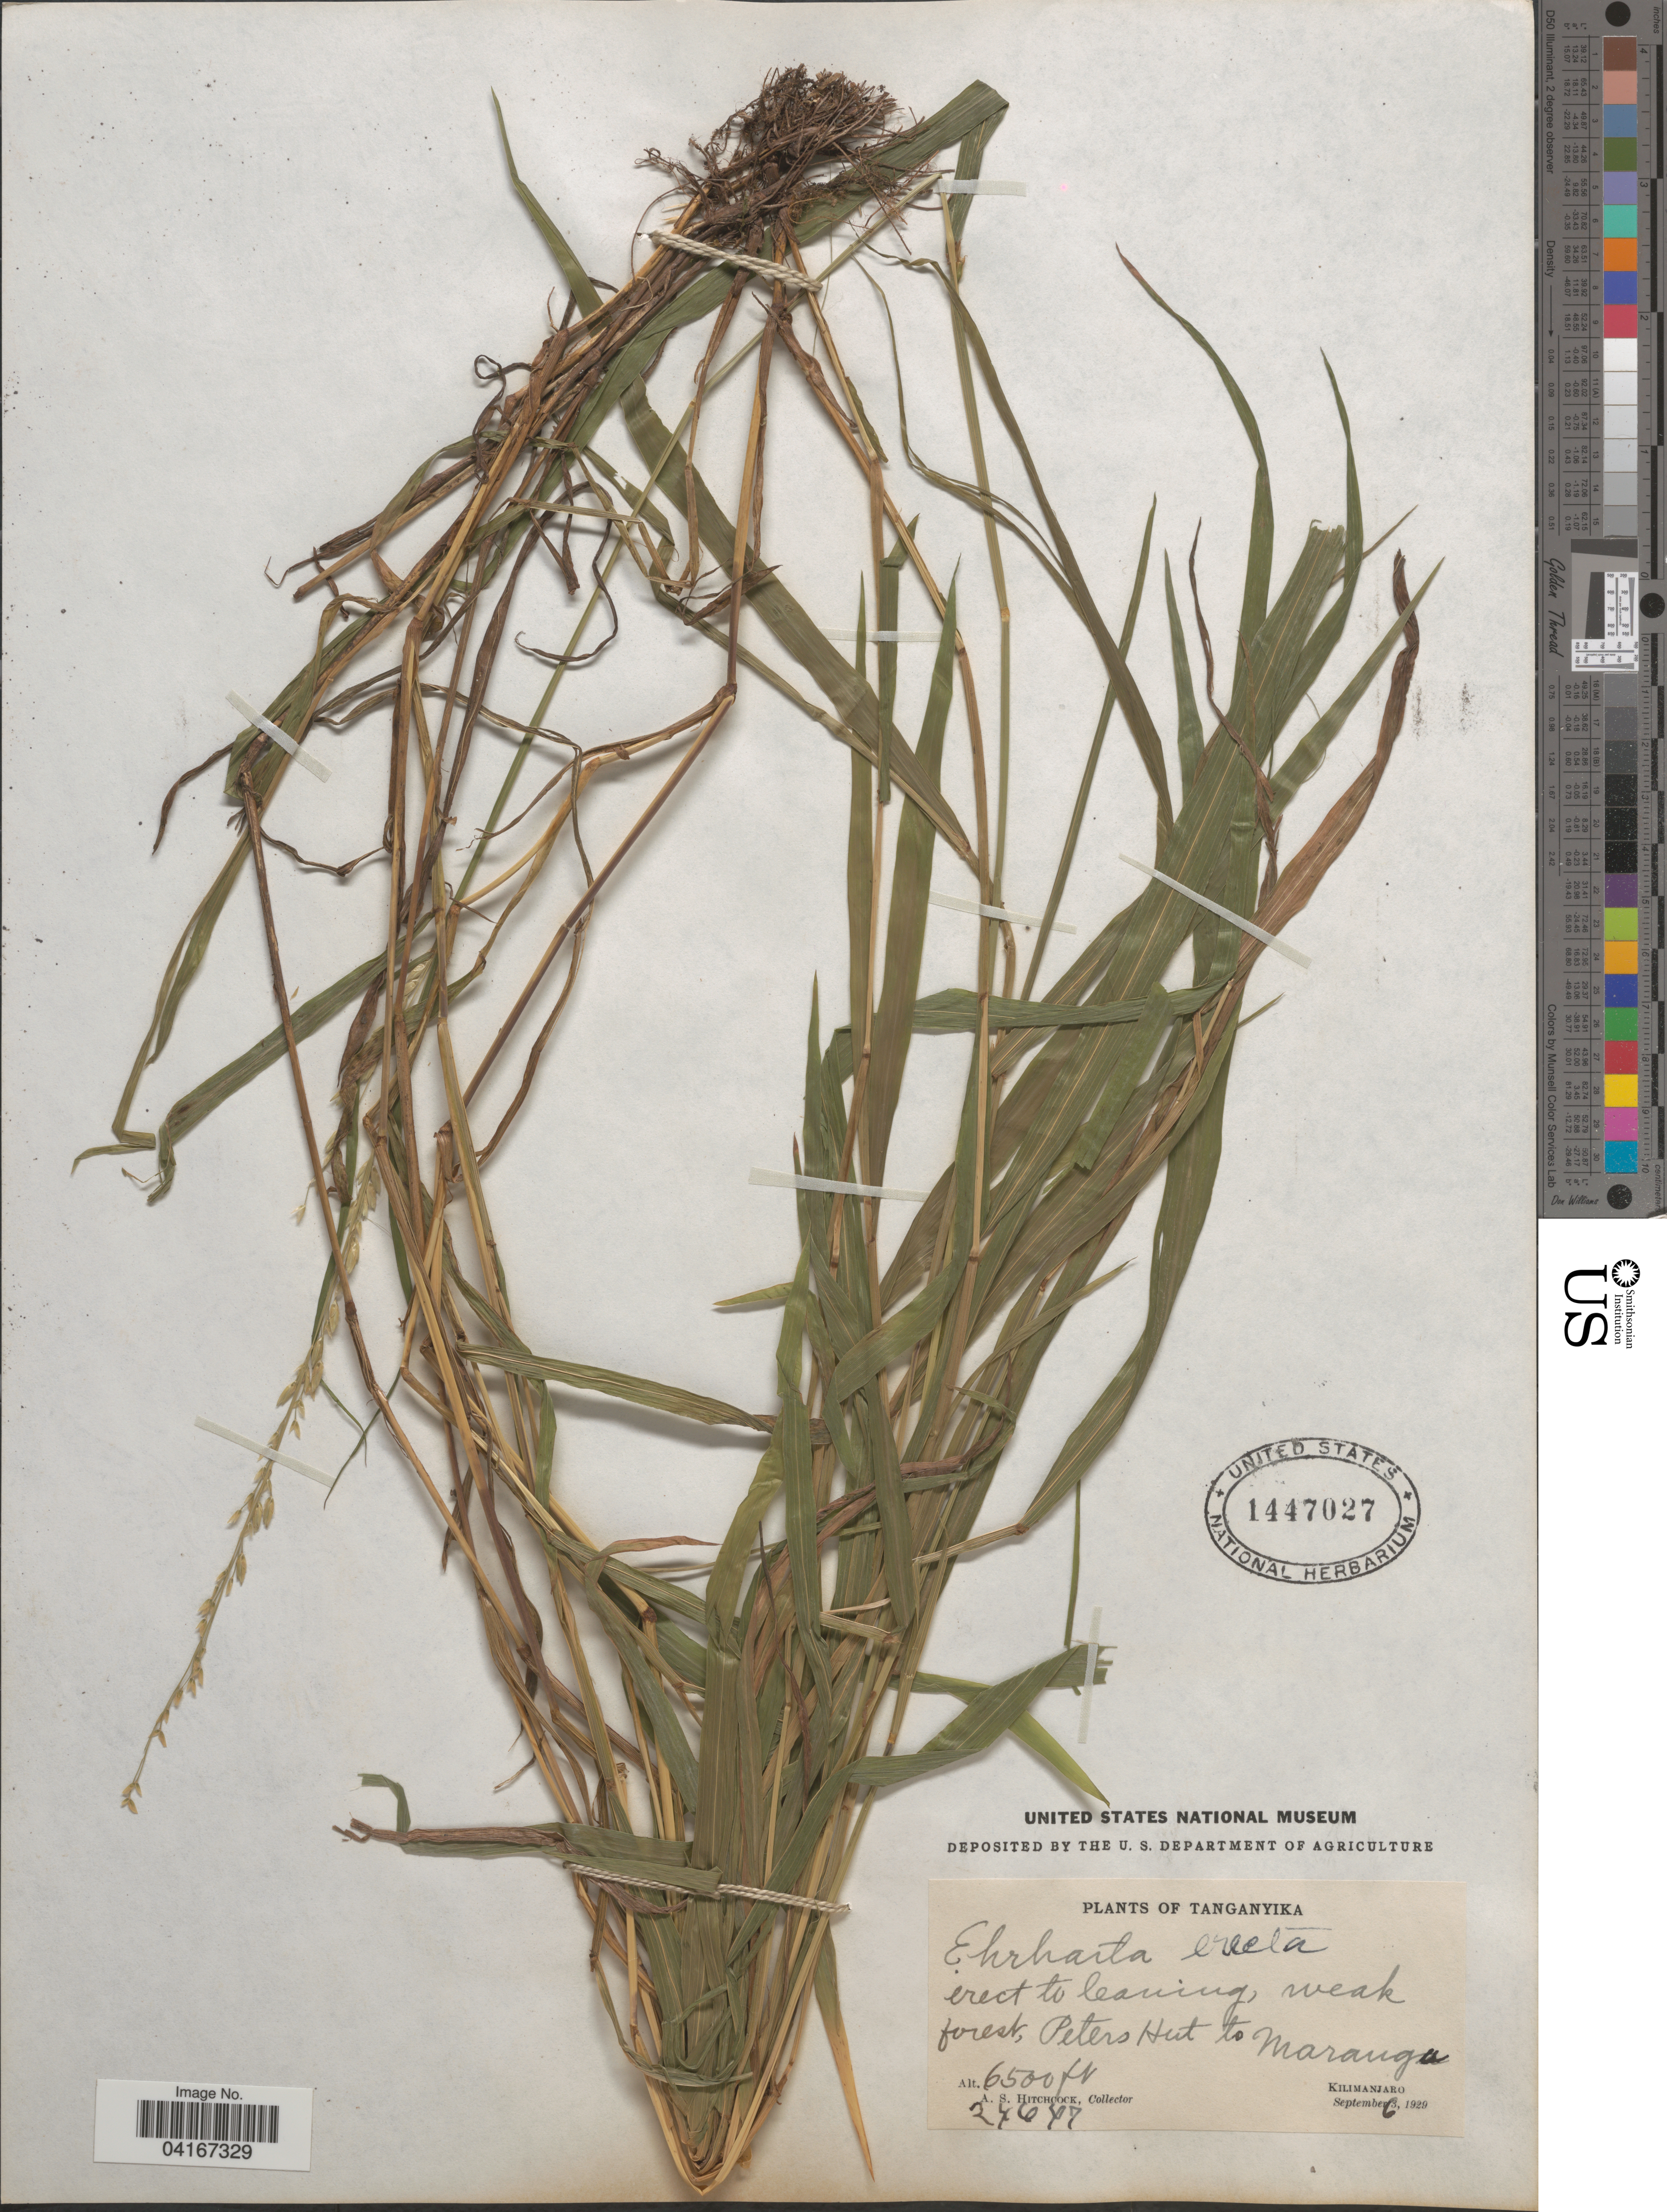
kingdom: Plantae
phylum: Tracheophyta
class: Liliopsida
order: Poales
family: Poaceae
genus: Ehrharta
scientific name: Ehrharta erecta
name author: Lam.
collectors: A. S. Hitchcock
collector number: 24647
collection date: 1929-09-06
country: Tanzania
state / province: Kilimanjaro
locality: Tanganyika. Peters Hut to Maranga.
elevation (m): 1981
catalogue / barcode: US 1447027